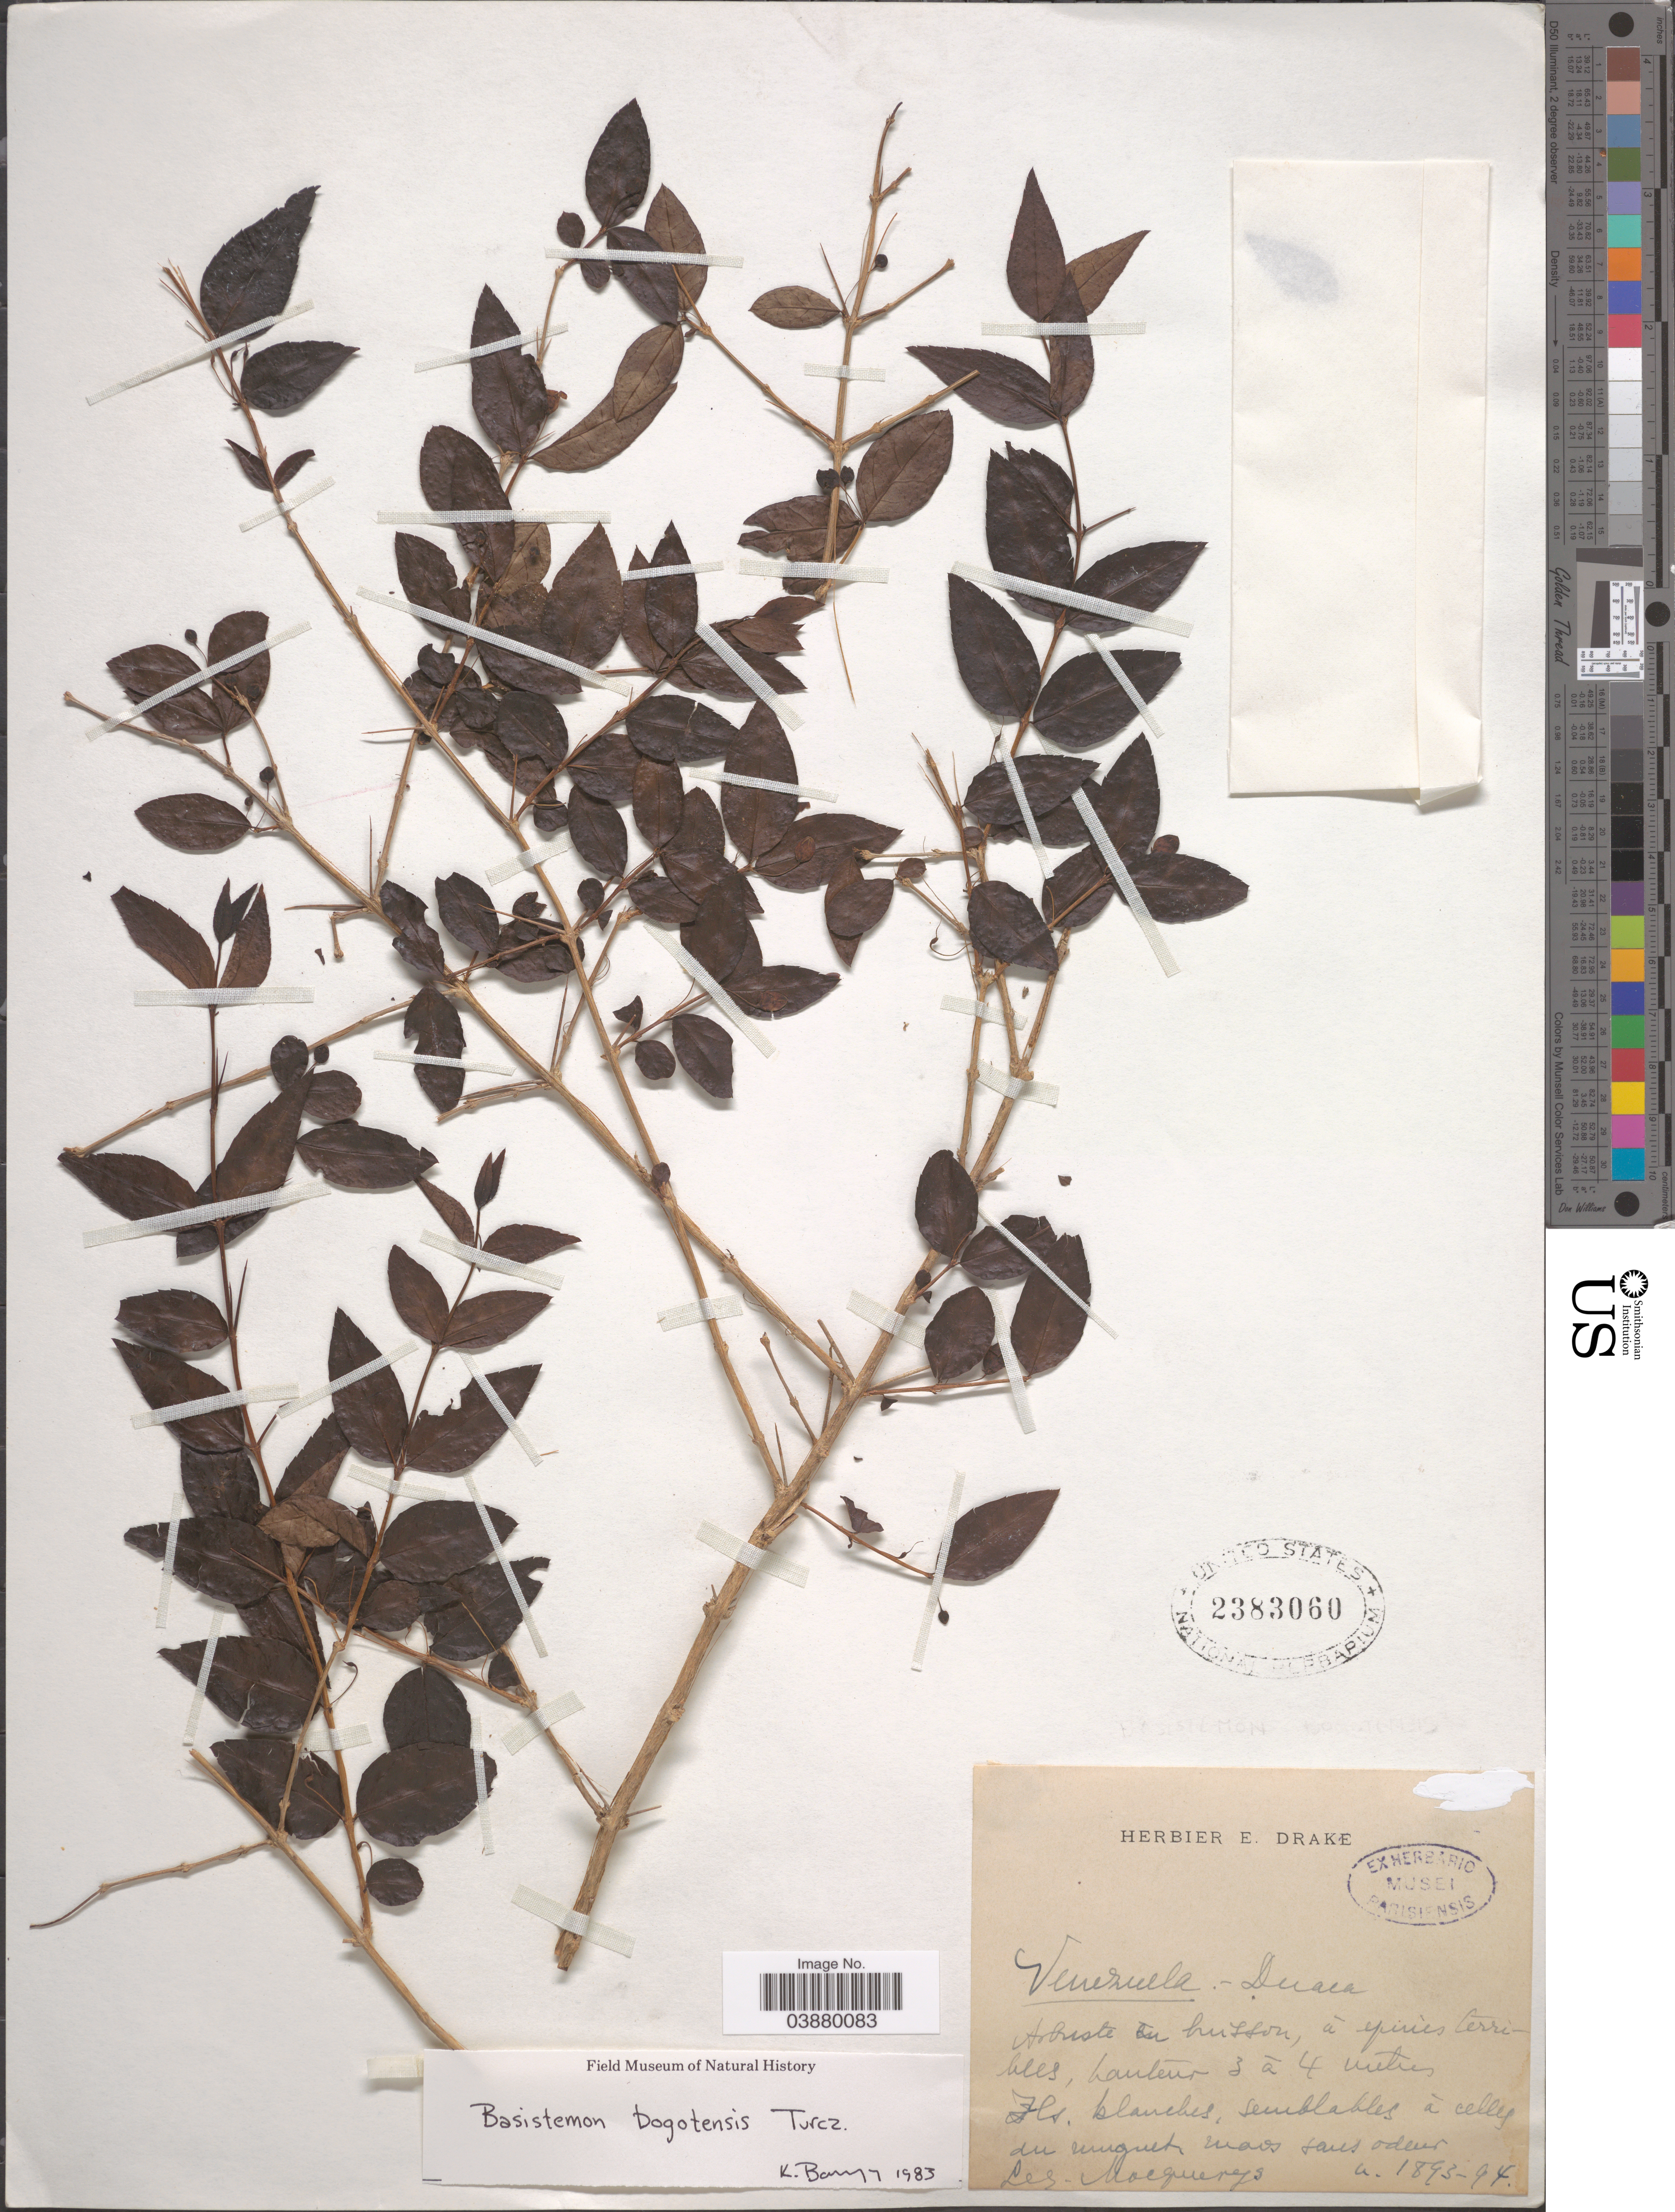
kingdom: Plantae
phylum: Tracheophyta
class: Magnoliopsida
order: Lamiales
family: Plantaginaceae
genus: Basistemon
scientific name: Basistemon bogotensis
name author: Turcz.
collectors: A. Mocquerys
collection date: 1893/1894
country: Venezuela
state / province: Lara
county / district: Crespo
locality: Duaca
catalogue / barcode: US 2383060